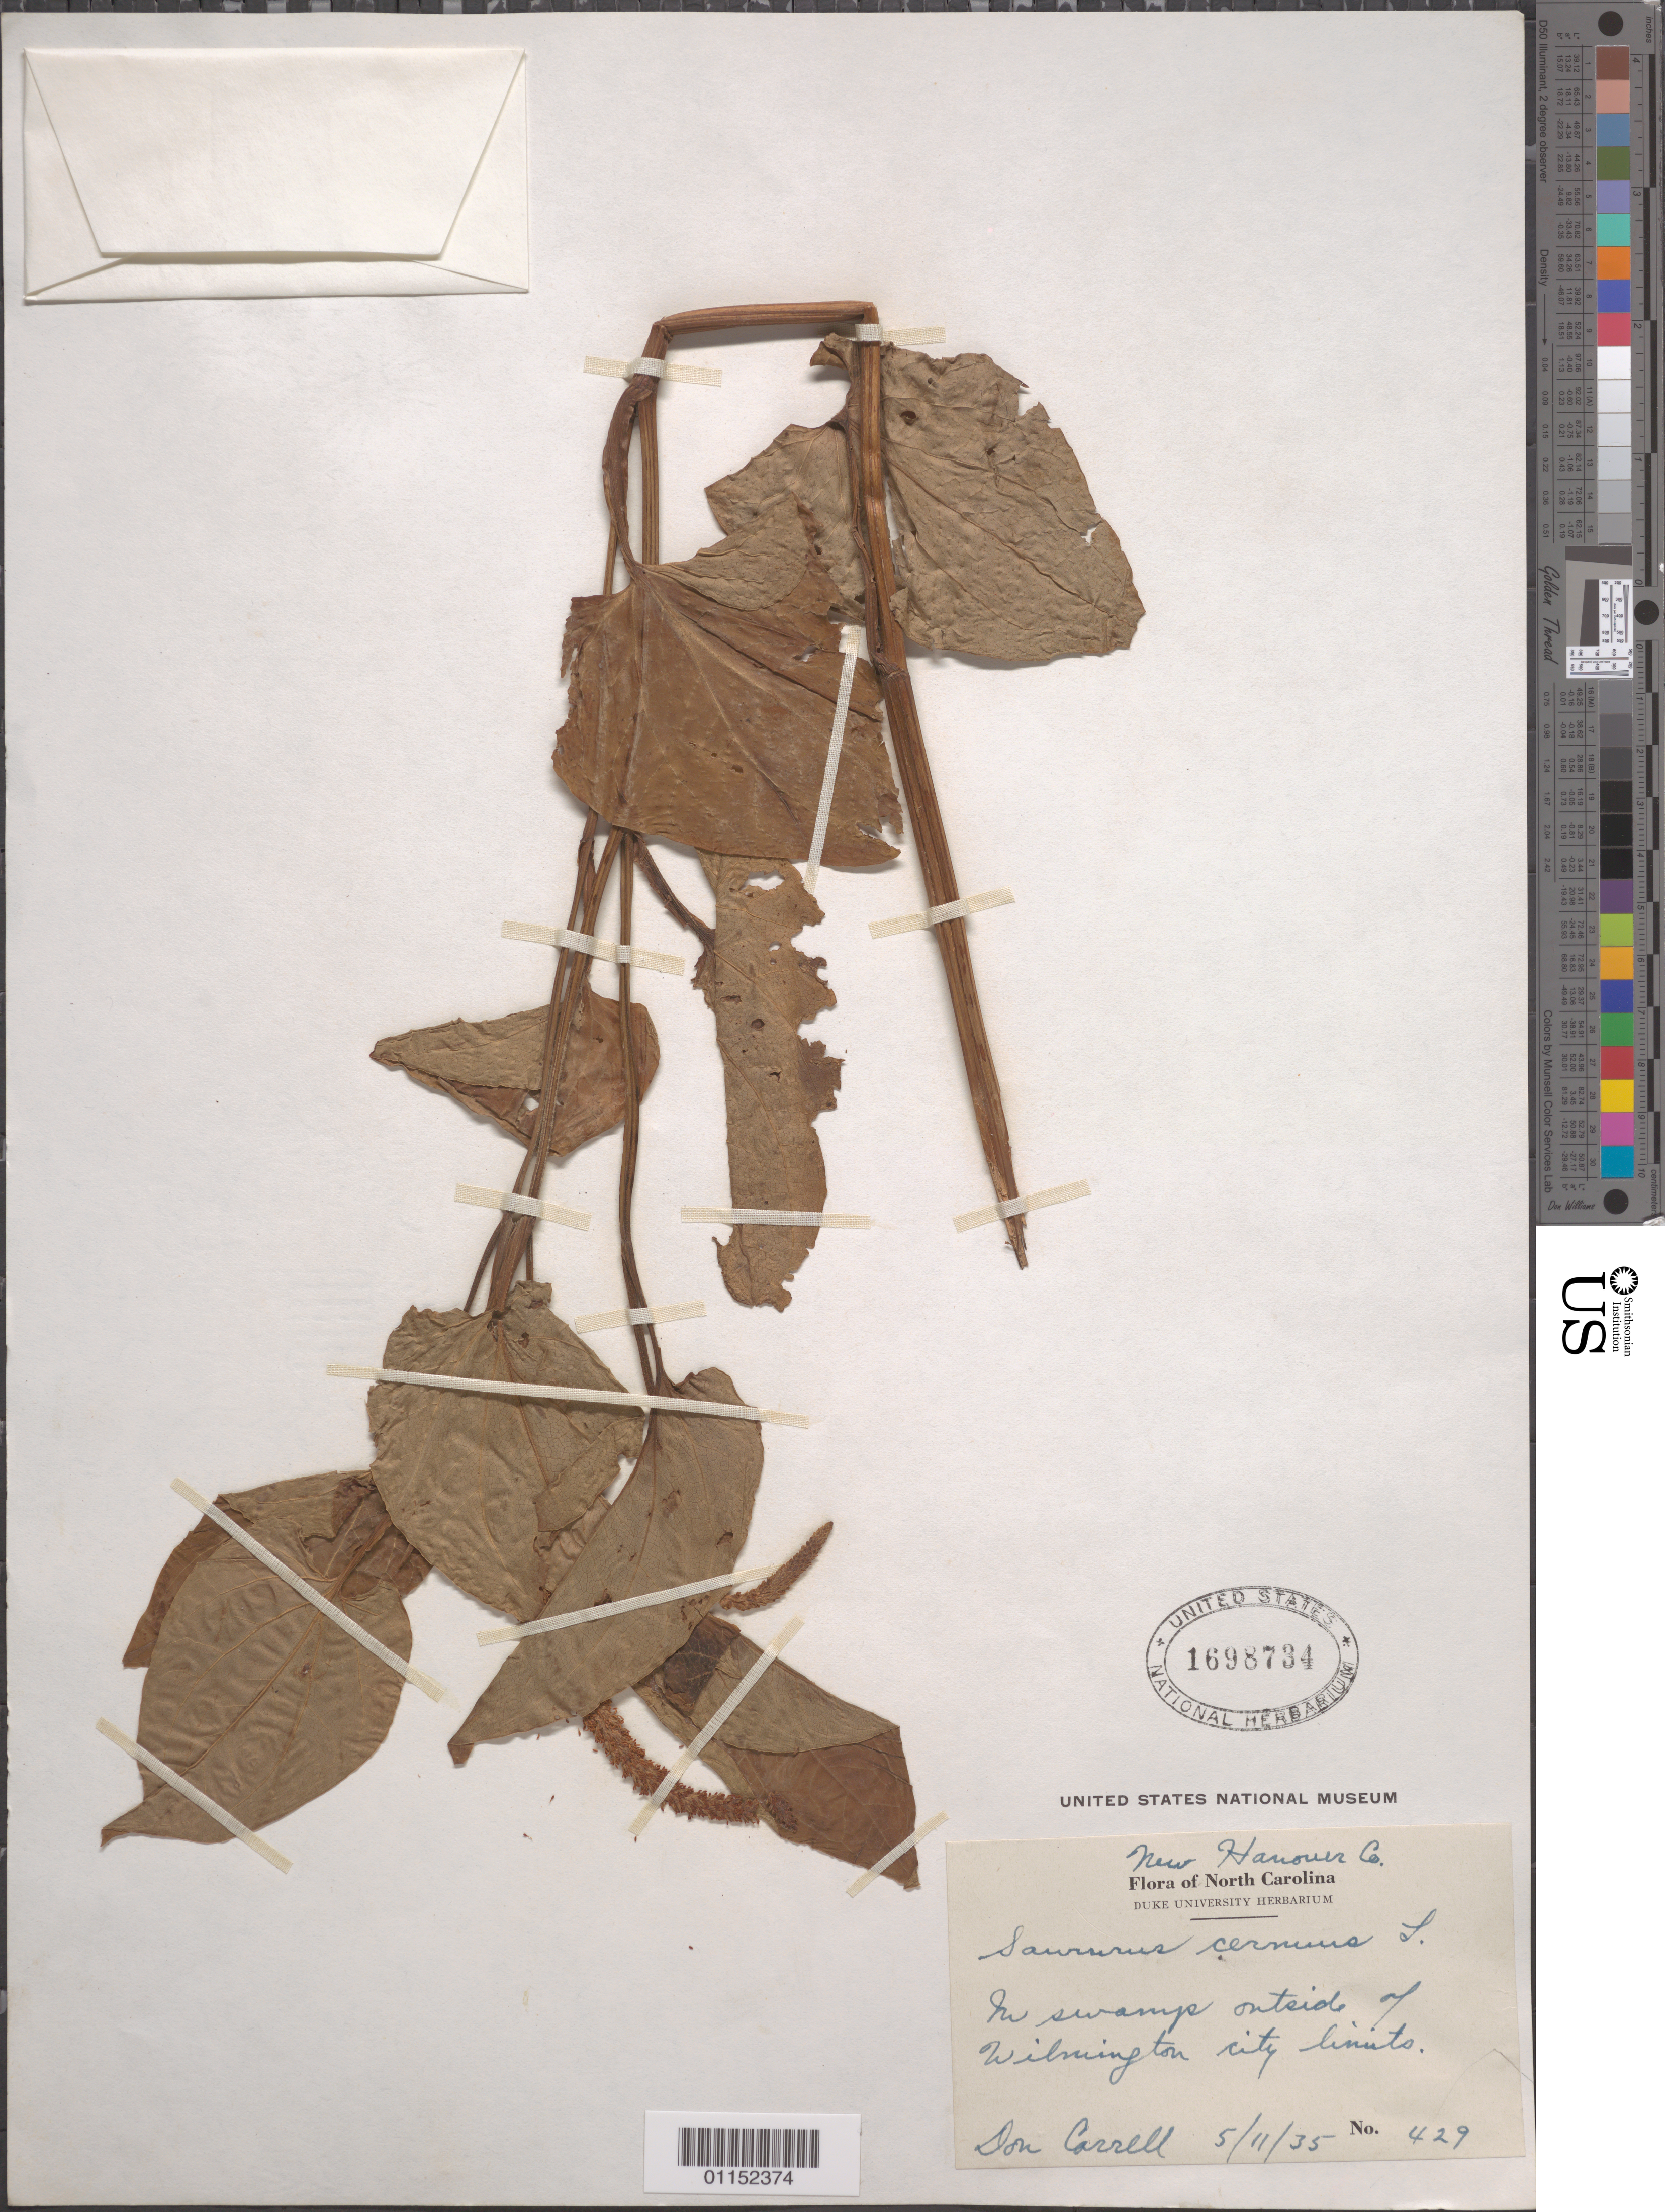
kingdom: Plantae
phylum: Tracheophyta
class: Magnoliopsida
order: Piperales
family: Saururaceae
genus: Saururus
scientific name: Saururus cernuus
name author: L.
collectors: D. S. Correll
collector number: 429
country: United States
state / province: North Carolina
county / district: New Hanover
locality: Outside Wilmington city limits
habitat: Swamps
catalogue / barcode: US 1698734